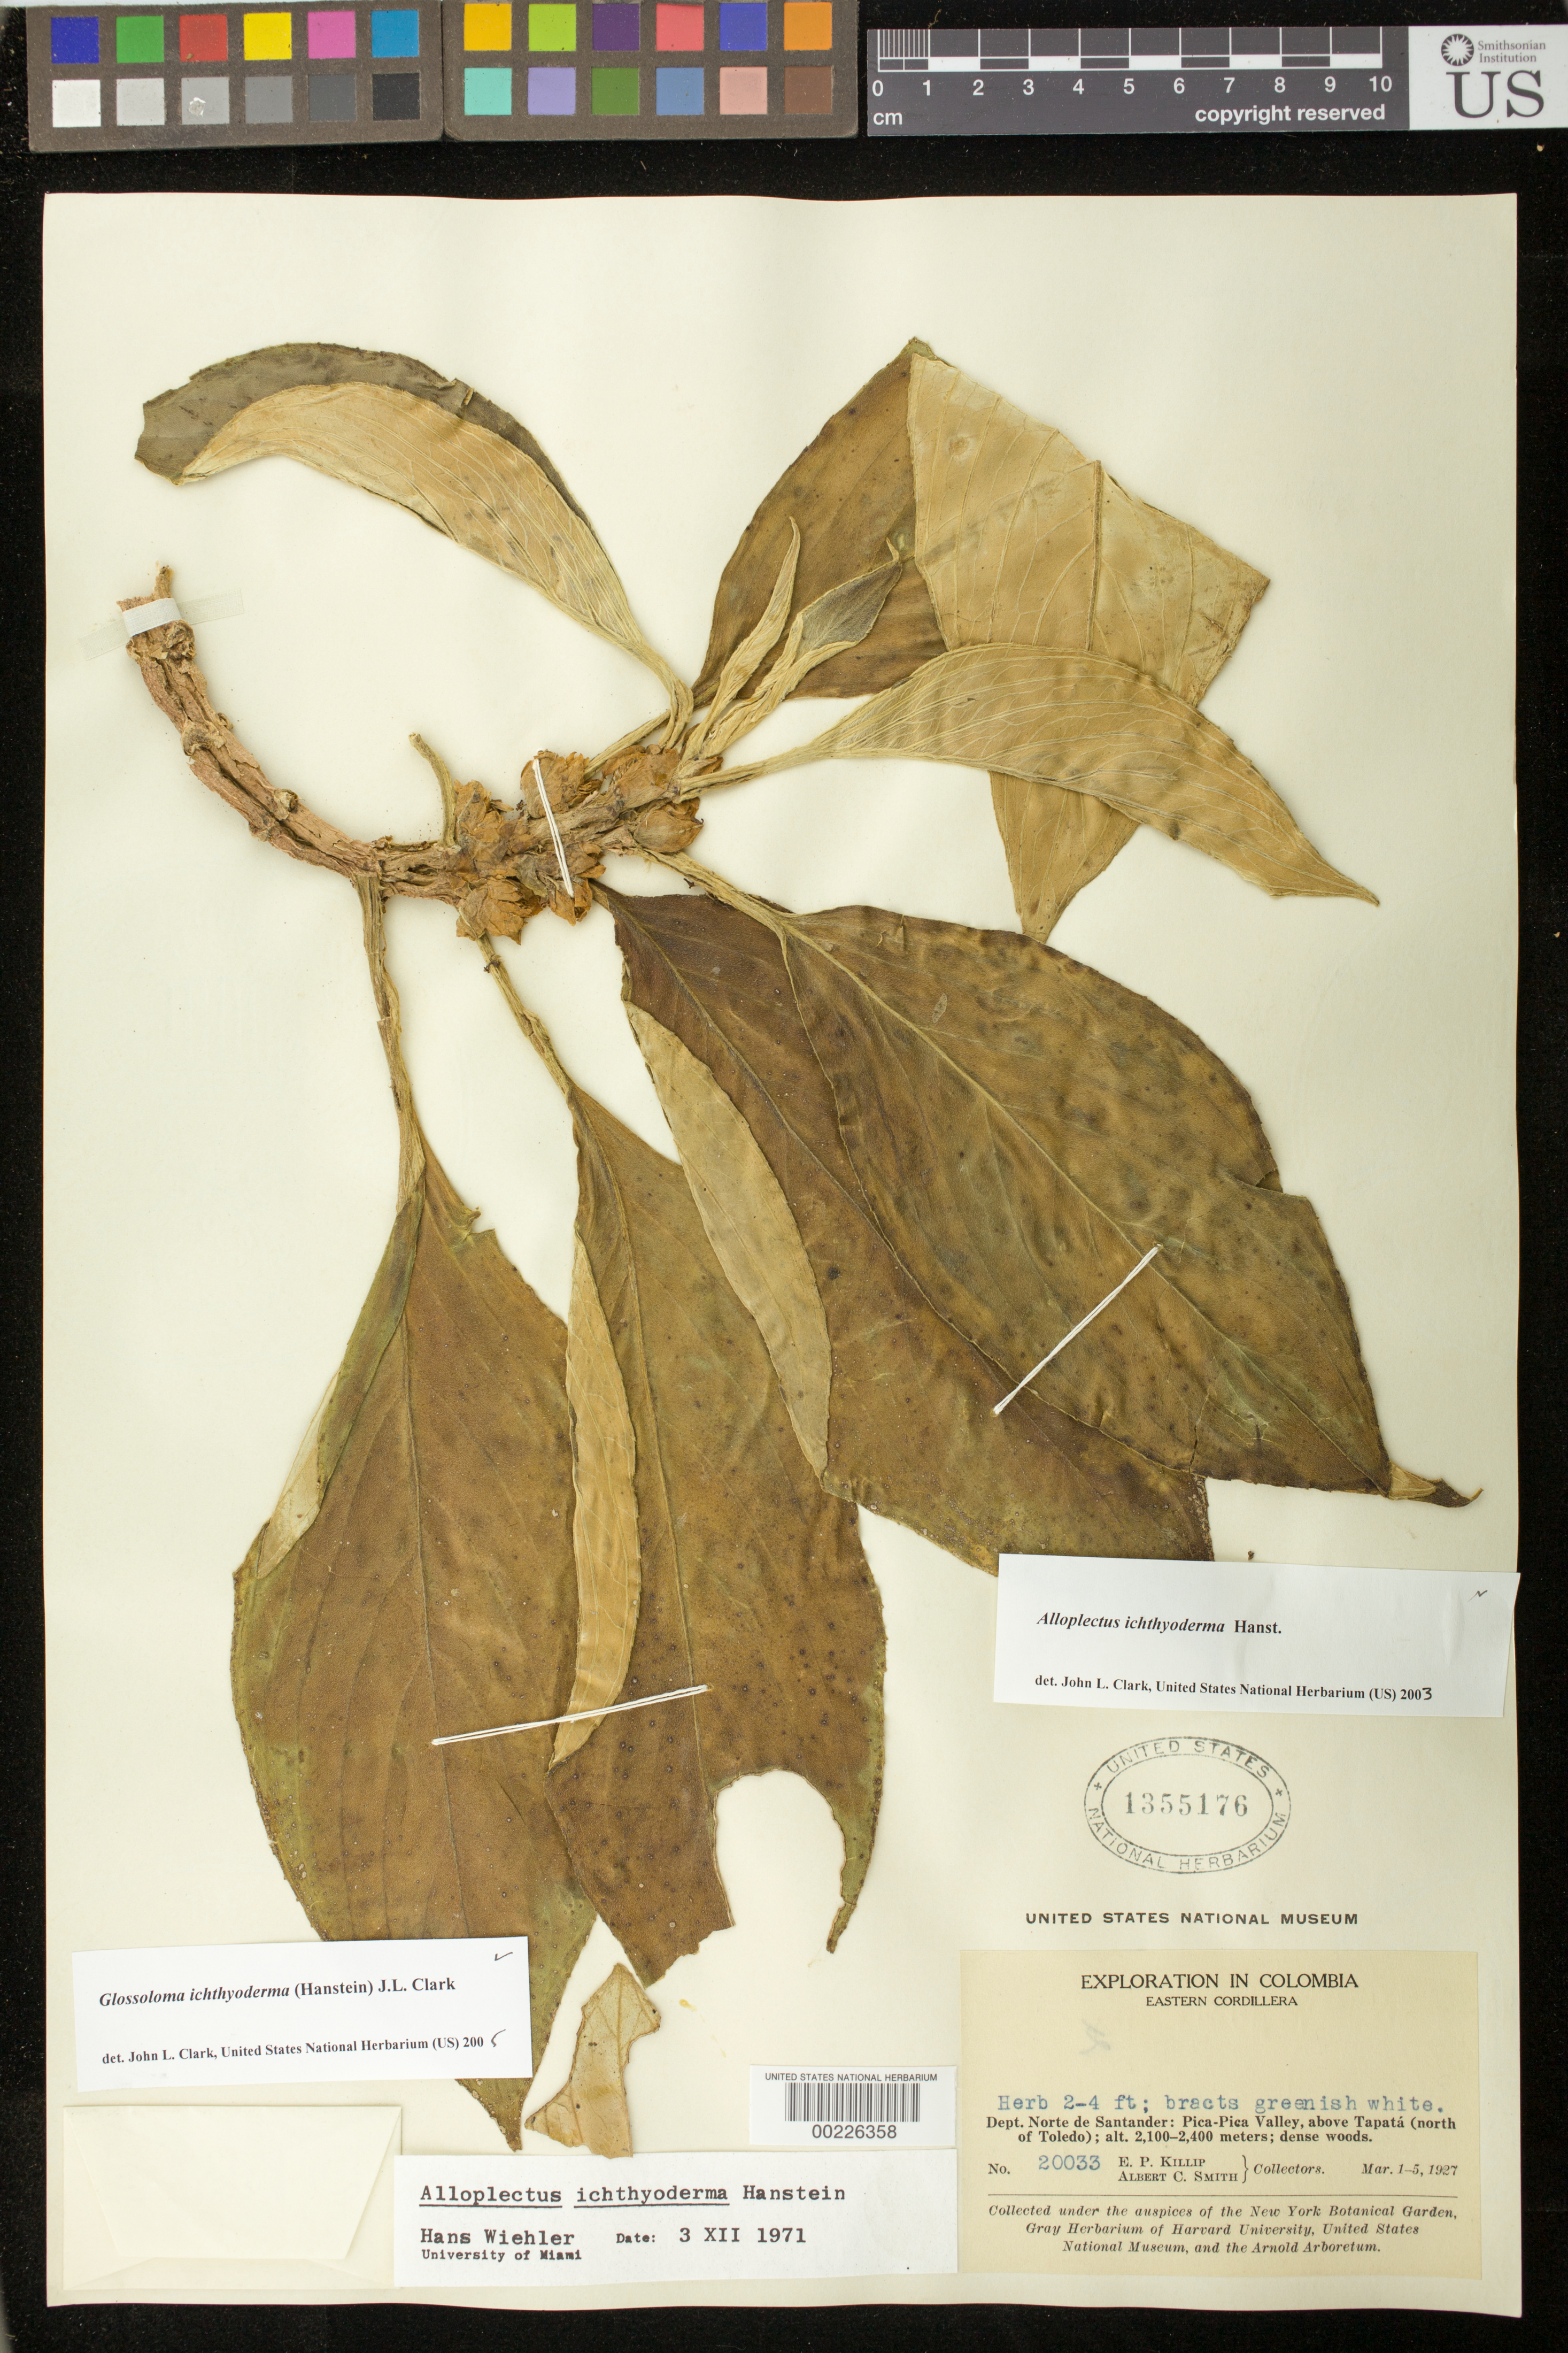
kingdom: Plantae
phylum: Tracheophyta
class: Magnoliopsida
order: Lamiales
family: Gesneriaceae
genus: Glossoloma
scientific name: Glossoloma ichthyoderma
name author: (Hanst.) J.L. Clark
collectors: E. P. Killip & A. C. Smith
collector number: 20033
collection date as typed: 1-5 Mar 1927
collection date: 1927-03-01/1927-03-05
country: Colombia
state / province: Norte de Santander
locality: Eastern Cordillera, Pica-Pica Valley, above Tapata (N of Toledo)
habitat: Dense woods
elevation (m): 2100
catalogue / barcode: US 1355176